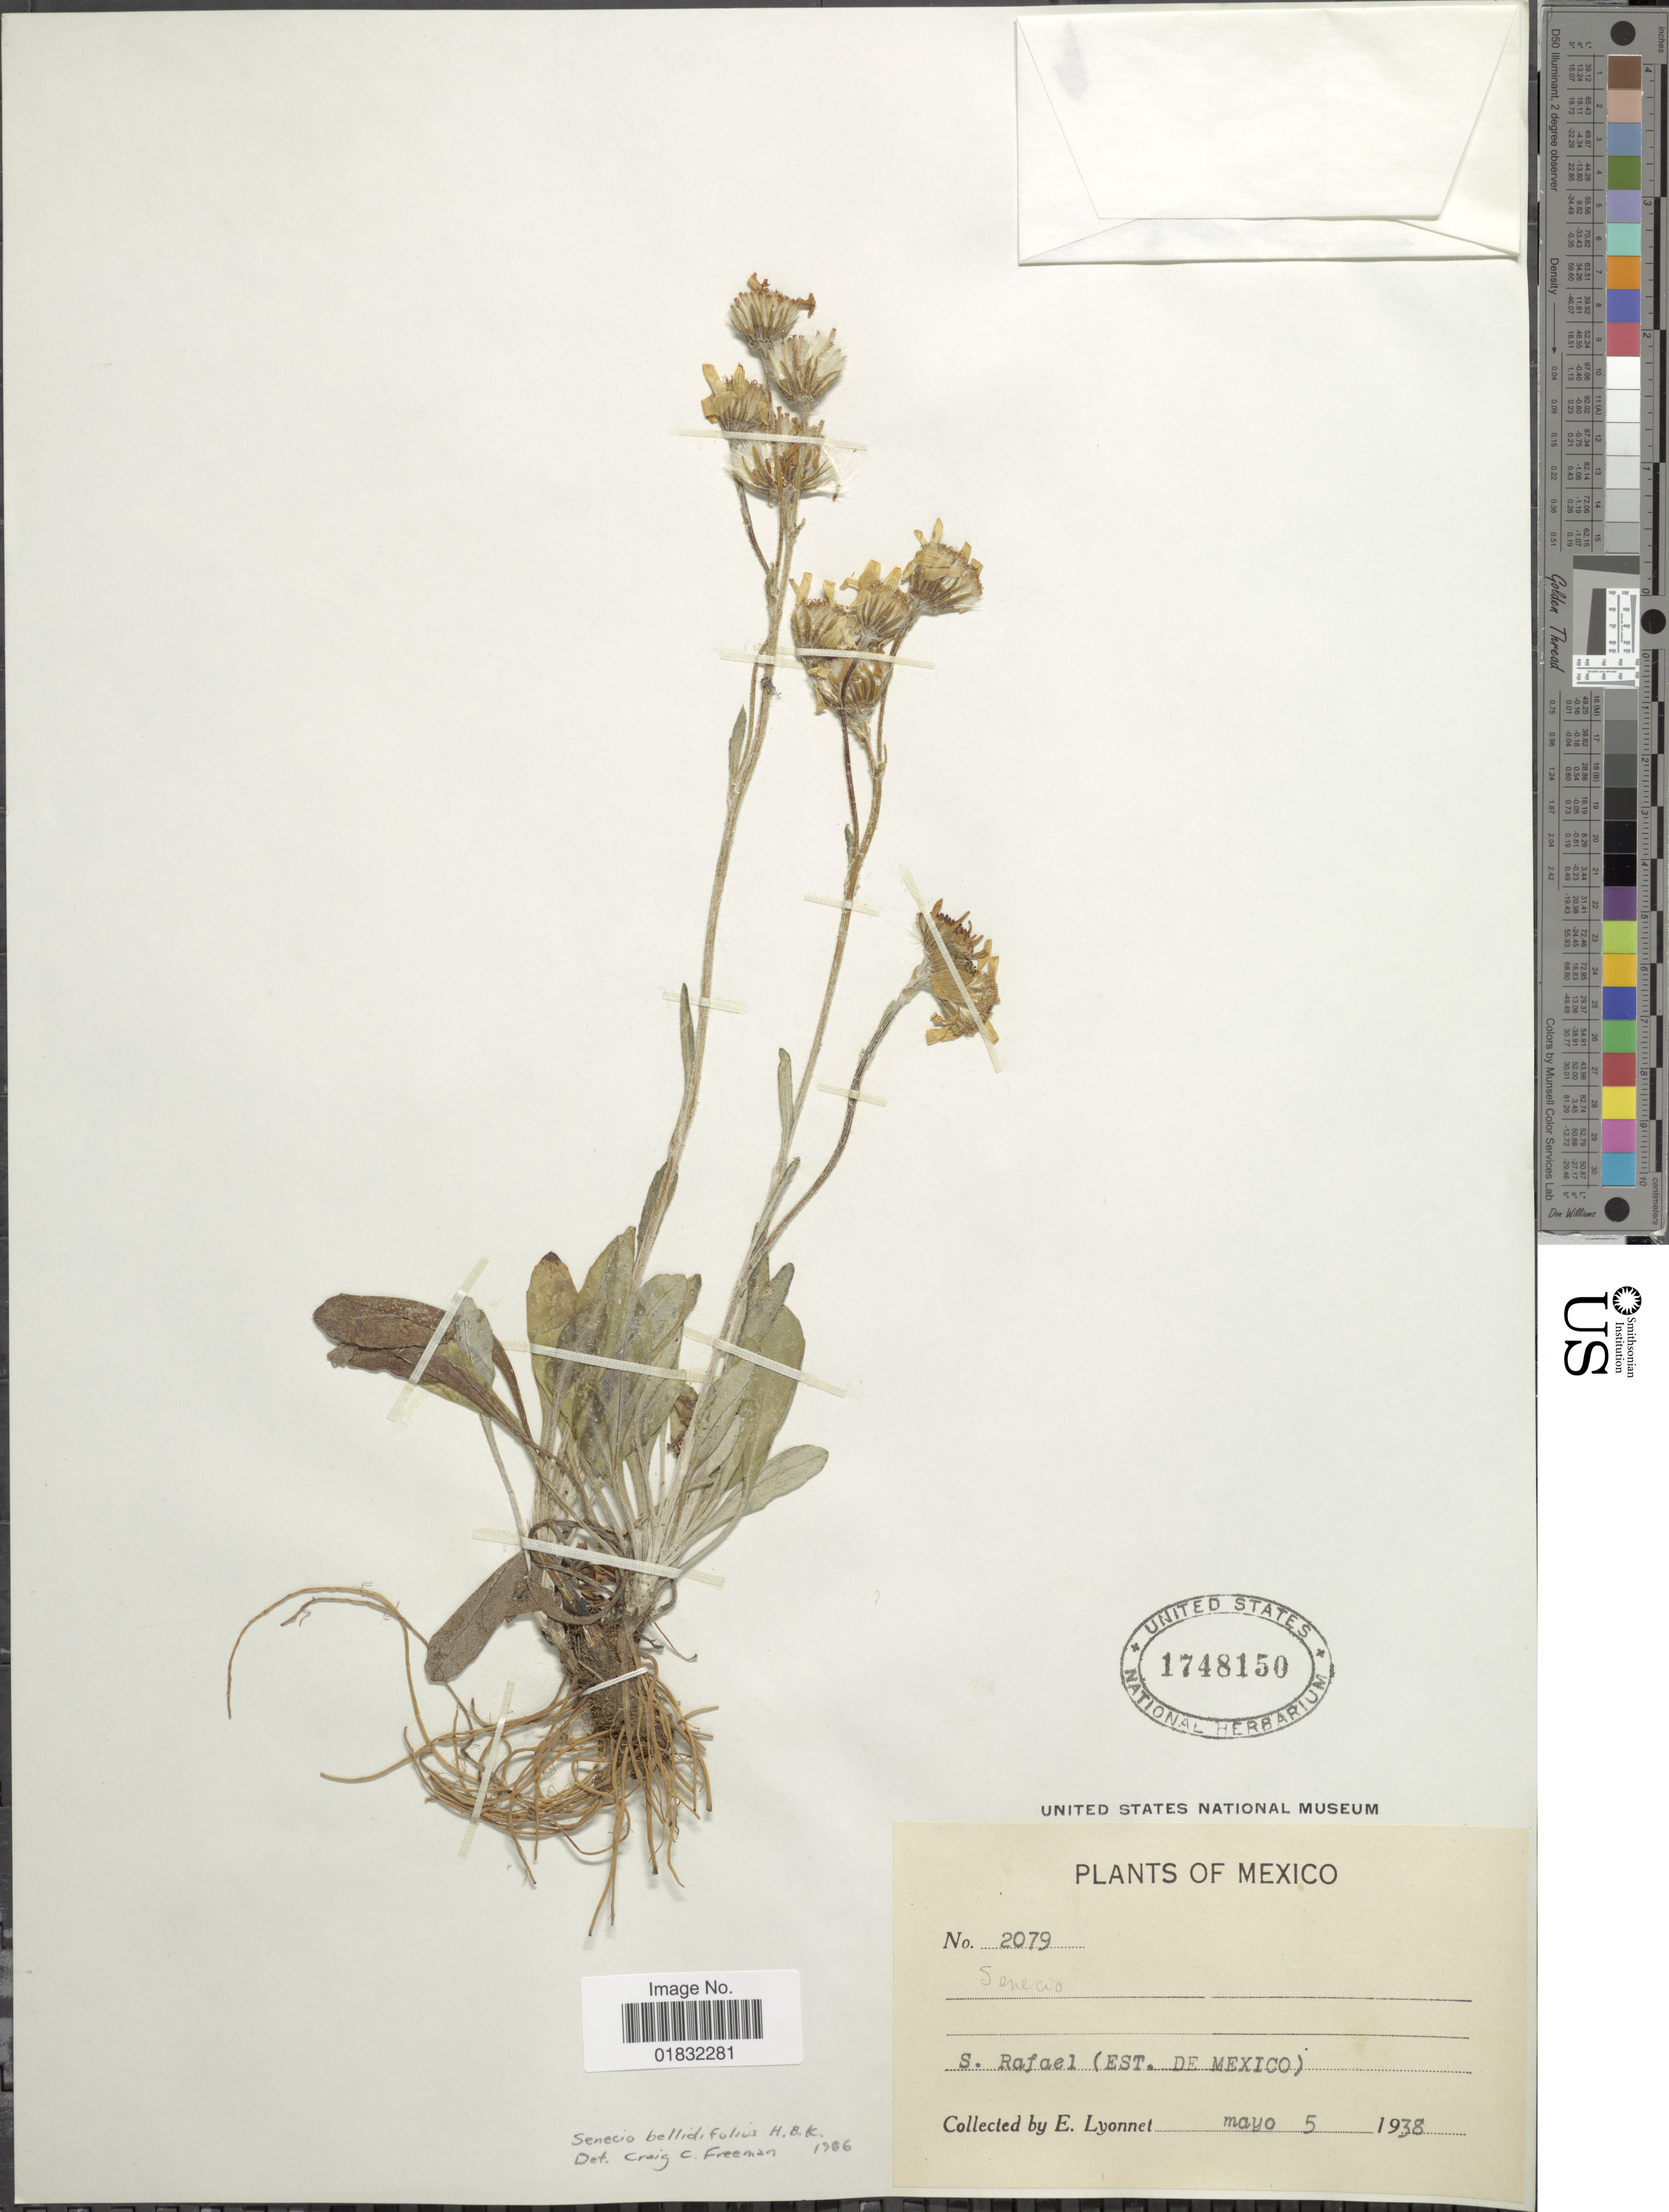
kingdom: Plantae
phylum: Tracheophyta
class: Magnoliopsida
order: Asterales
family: Asteraceae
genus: Packera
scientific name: Packera bellidifolia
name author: (Kunth) W.A. Weber & Á. Löve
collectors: E. Lyonnet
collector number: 2079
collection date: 1938-05-05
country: Mexico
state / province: México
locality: S. Rafael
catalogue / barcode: US 1748150